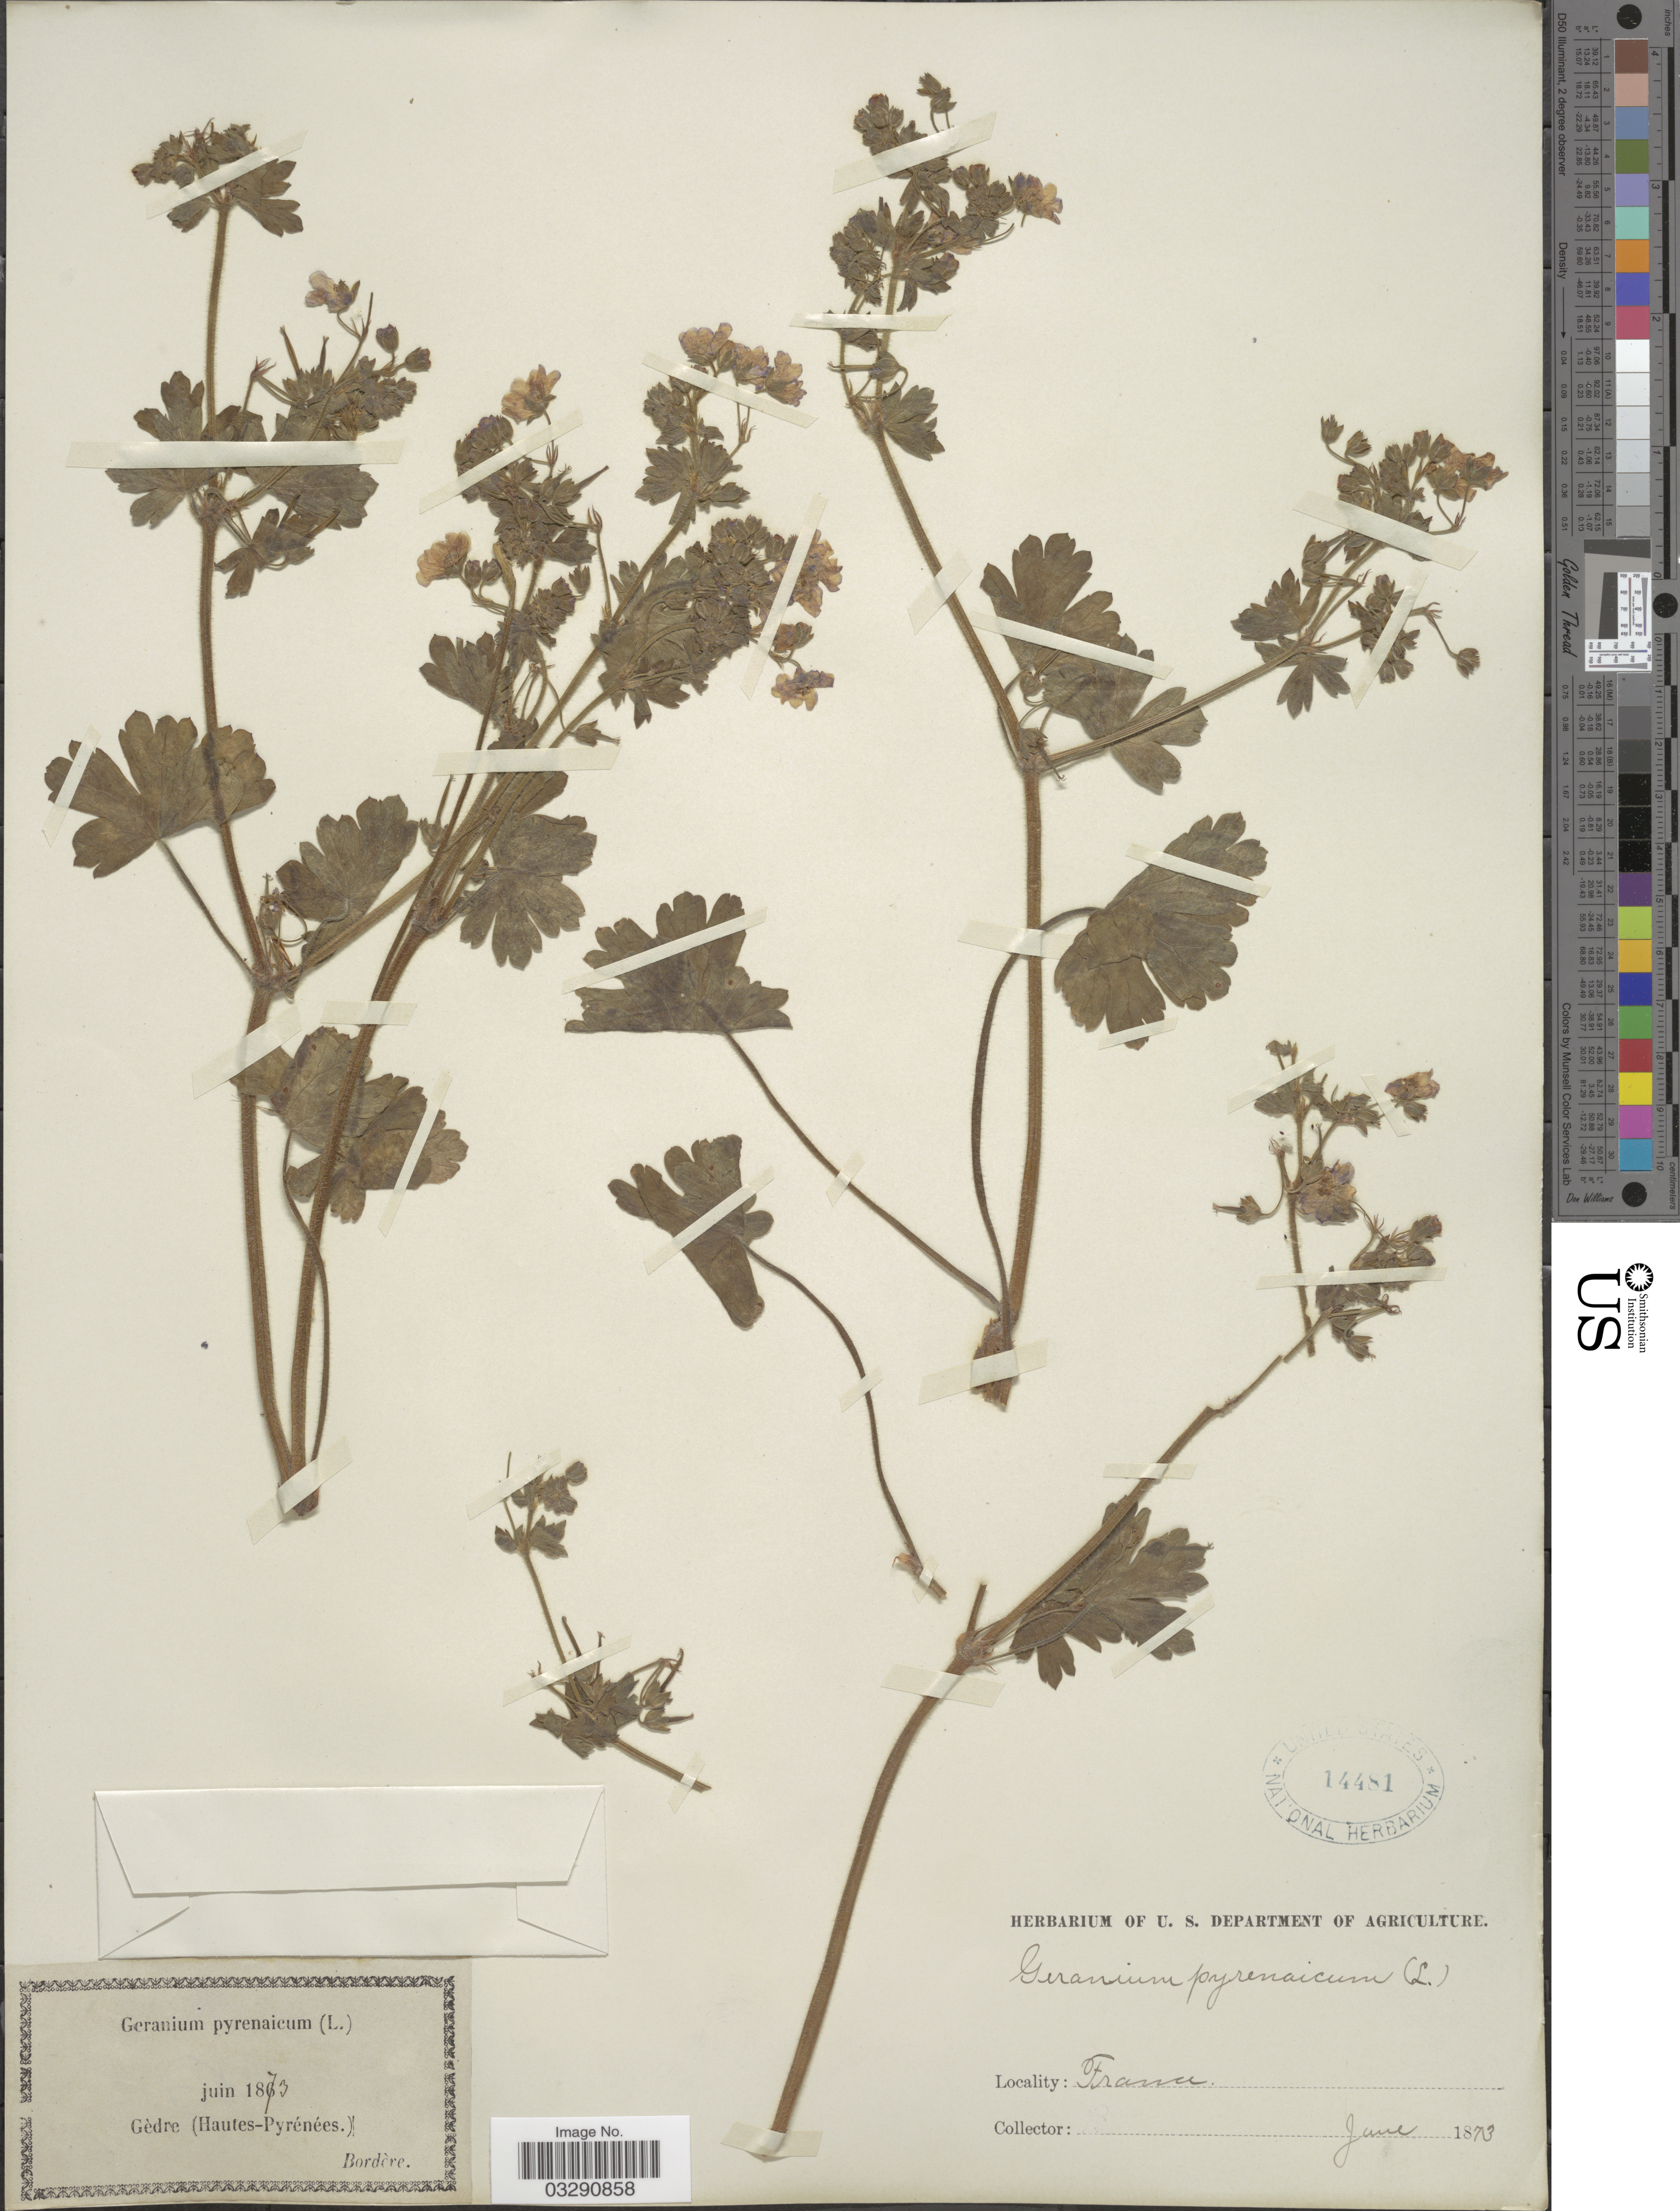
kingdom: Plantae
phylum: Tracheophyta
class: Magnoliopsida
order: Geraniales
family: Geraniaceae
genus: Geranium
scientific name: Geranium pyrenaicum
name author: Burm. f.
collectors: -. Bordère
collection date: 1873-06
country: France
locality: Gèdre (Hautes-Pyrénées).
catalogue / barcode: US 14481